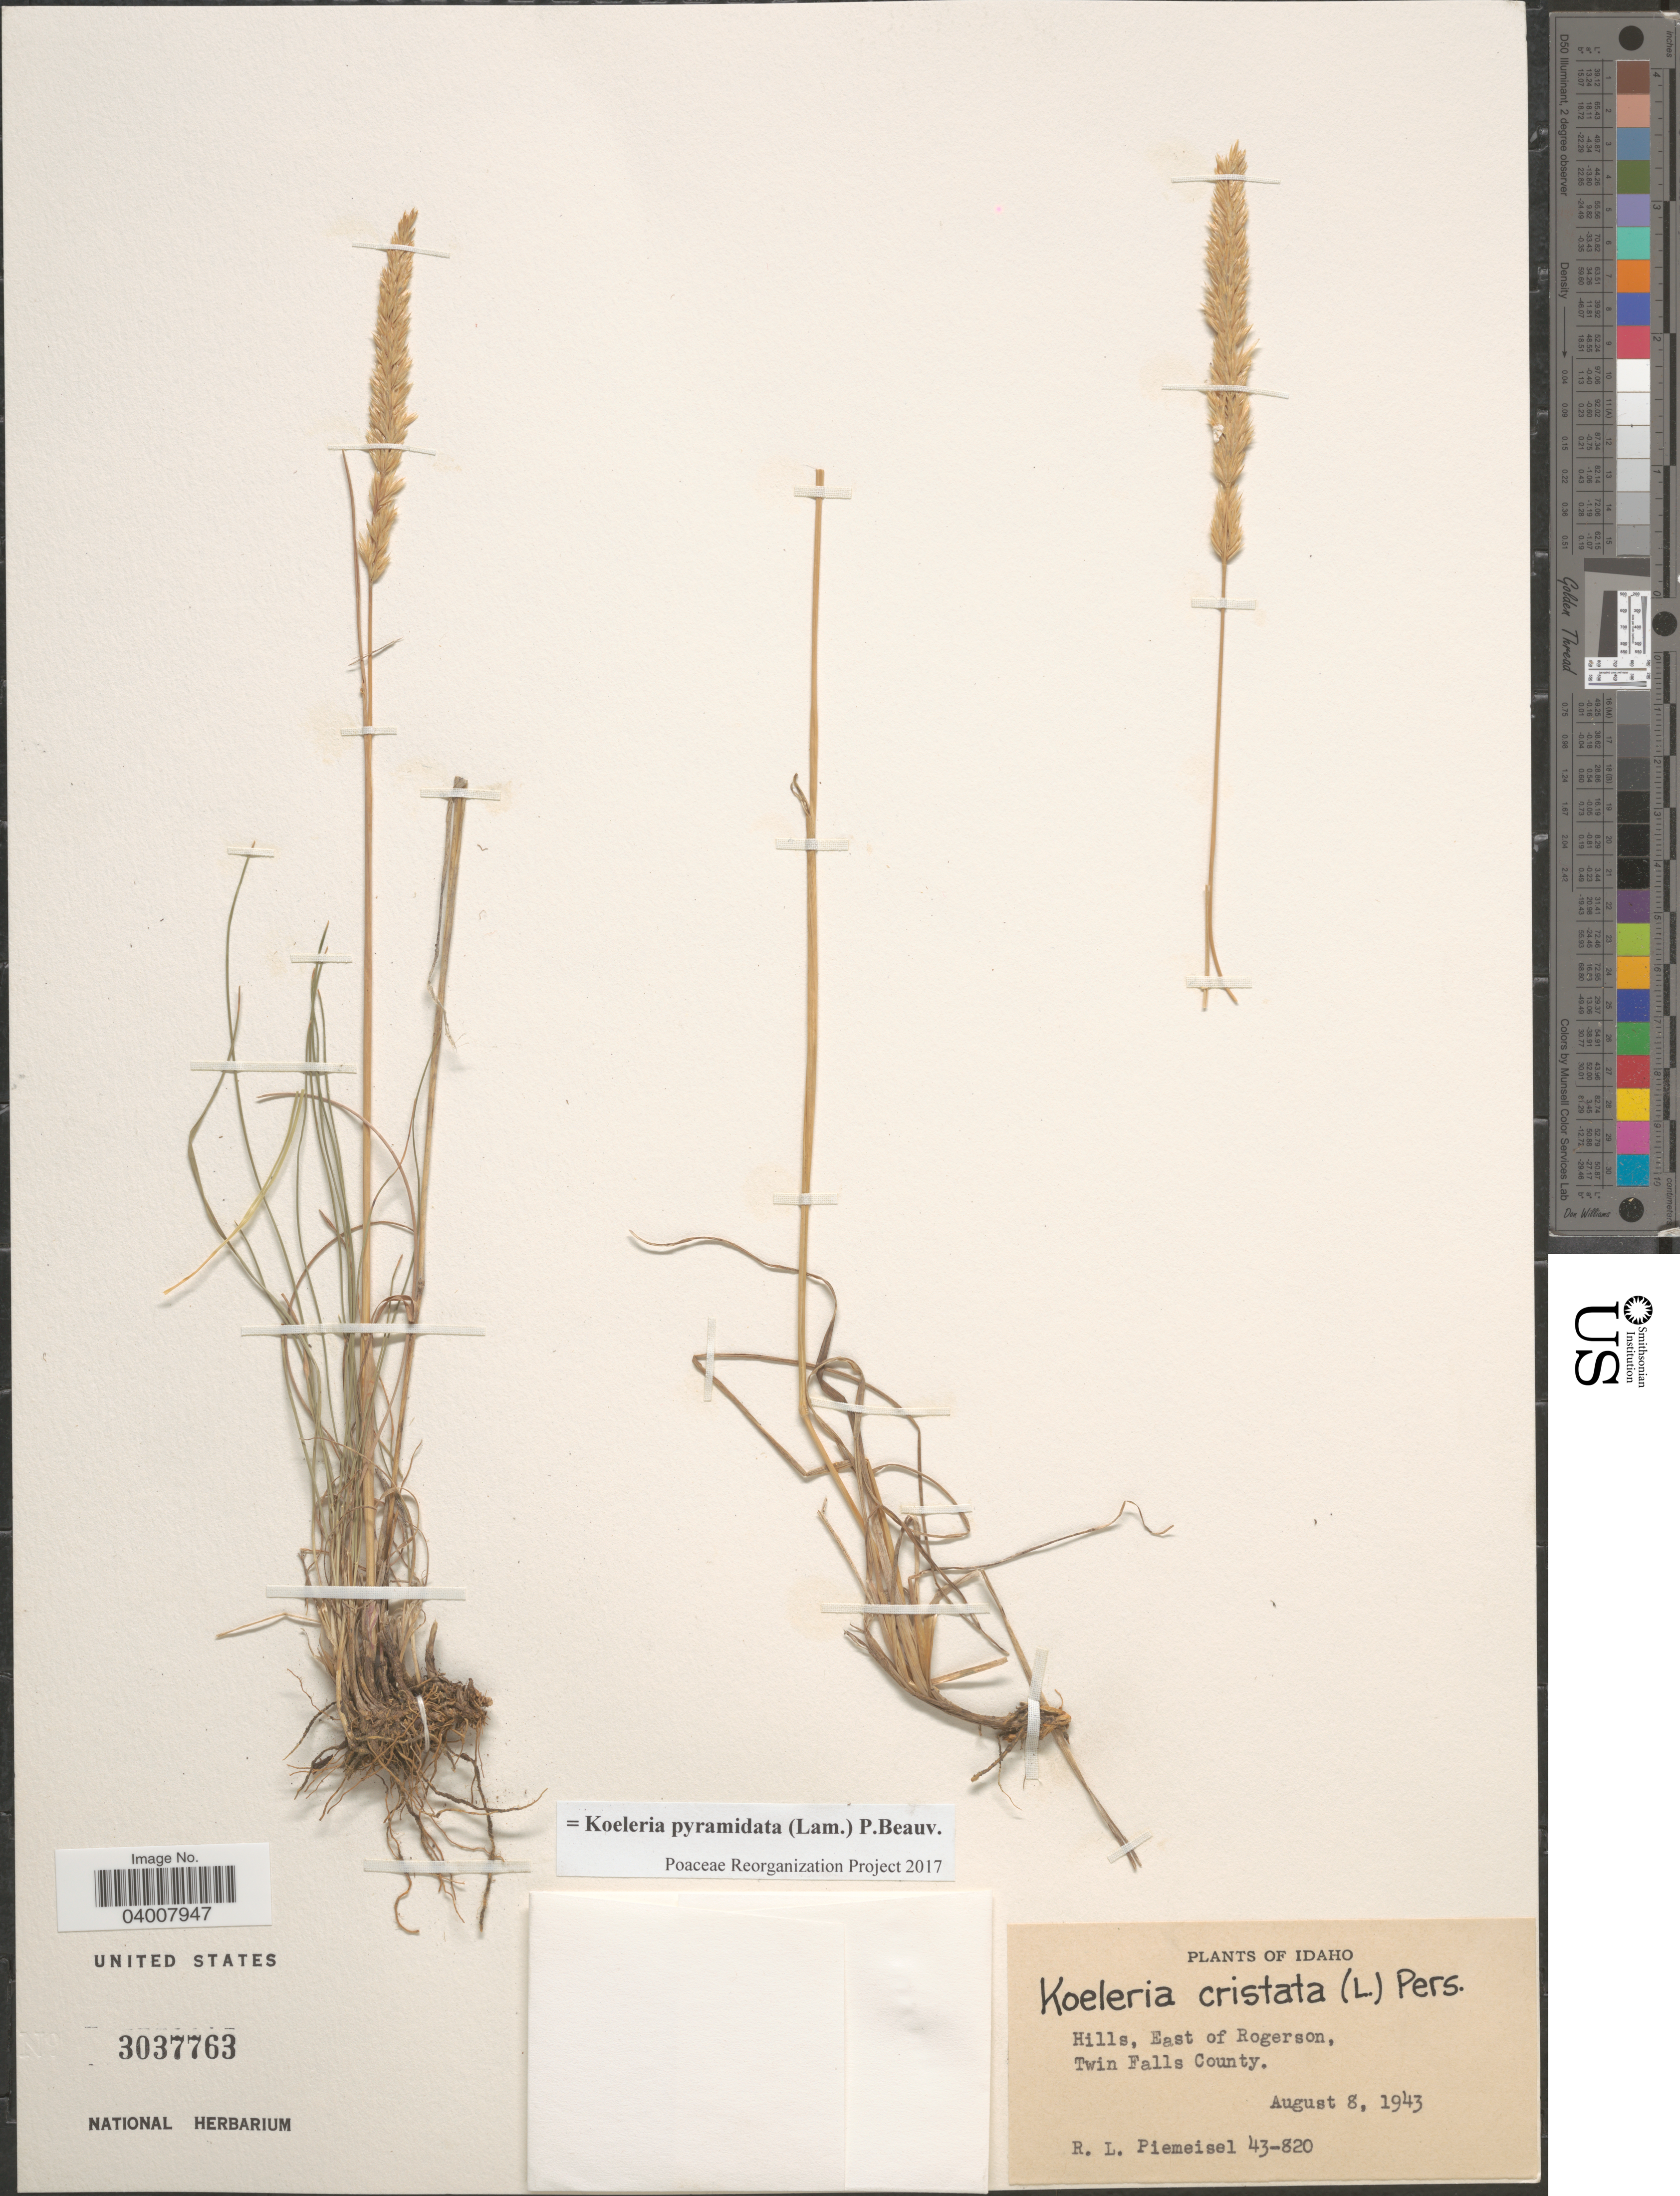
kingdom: Plantae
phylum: Tracheophyta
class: Liliopsida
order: Poales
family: Poaceae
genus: Koeleria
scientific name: Koeleria pyramidata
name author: (Lam.) P. Beauv.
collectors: R. L. Piemeisel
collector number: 43-820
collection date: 1943-08-08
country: United States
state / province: Idaho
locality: Hills, East of Rogerson, Twin Falls County.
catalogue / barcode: US 3037763